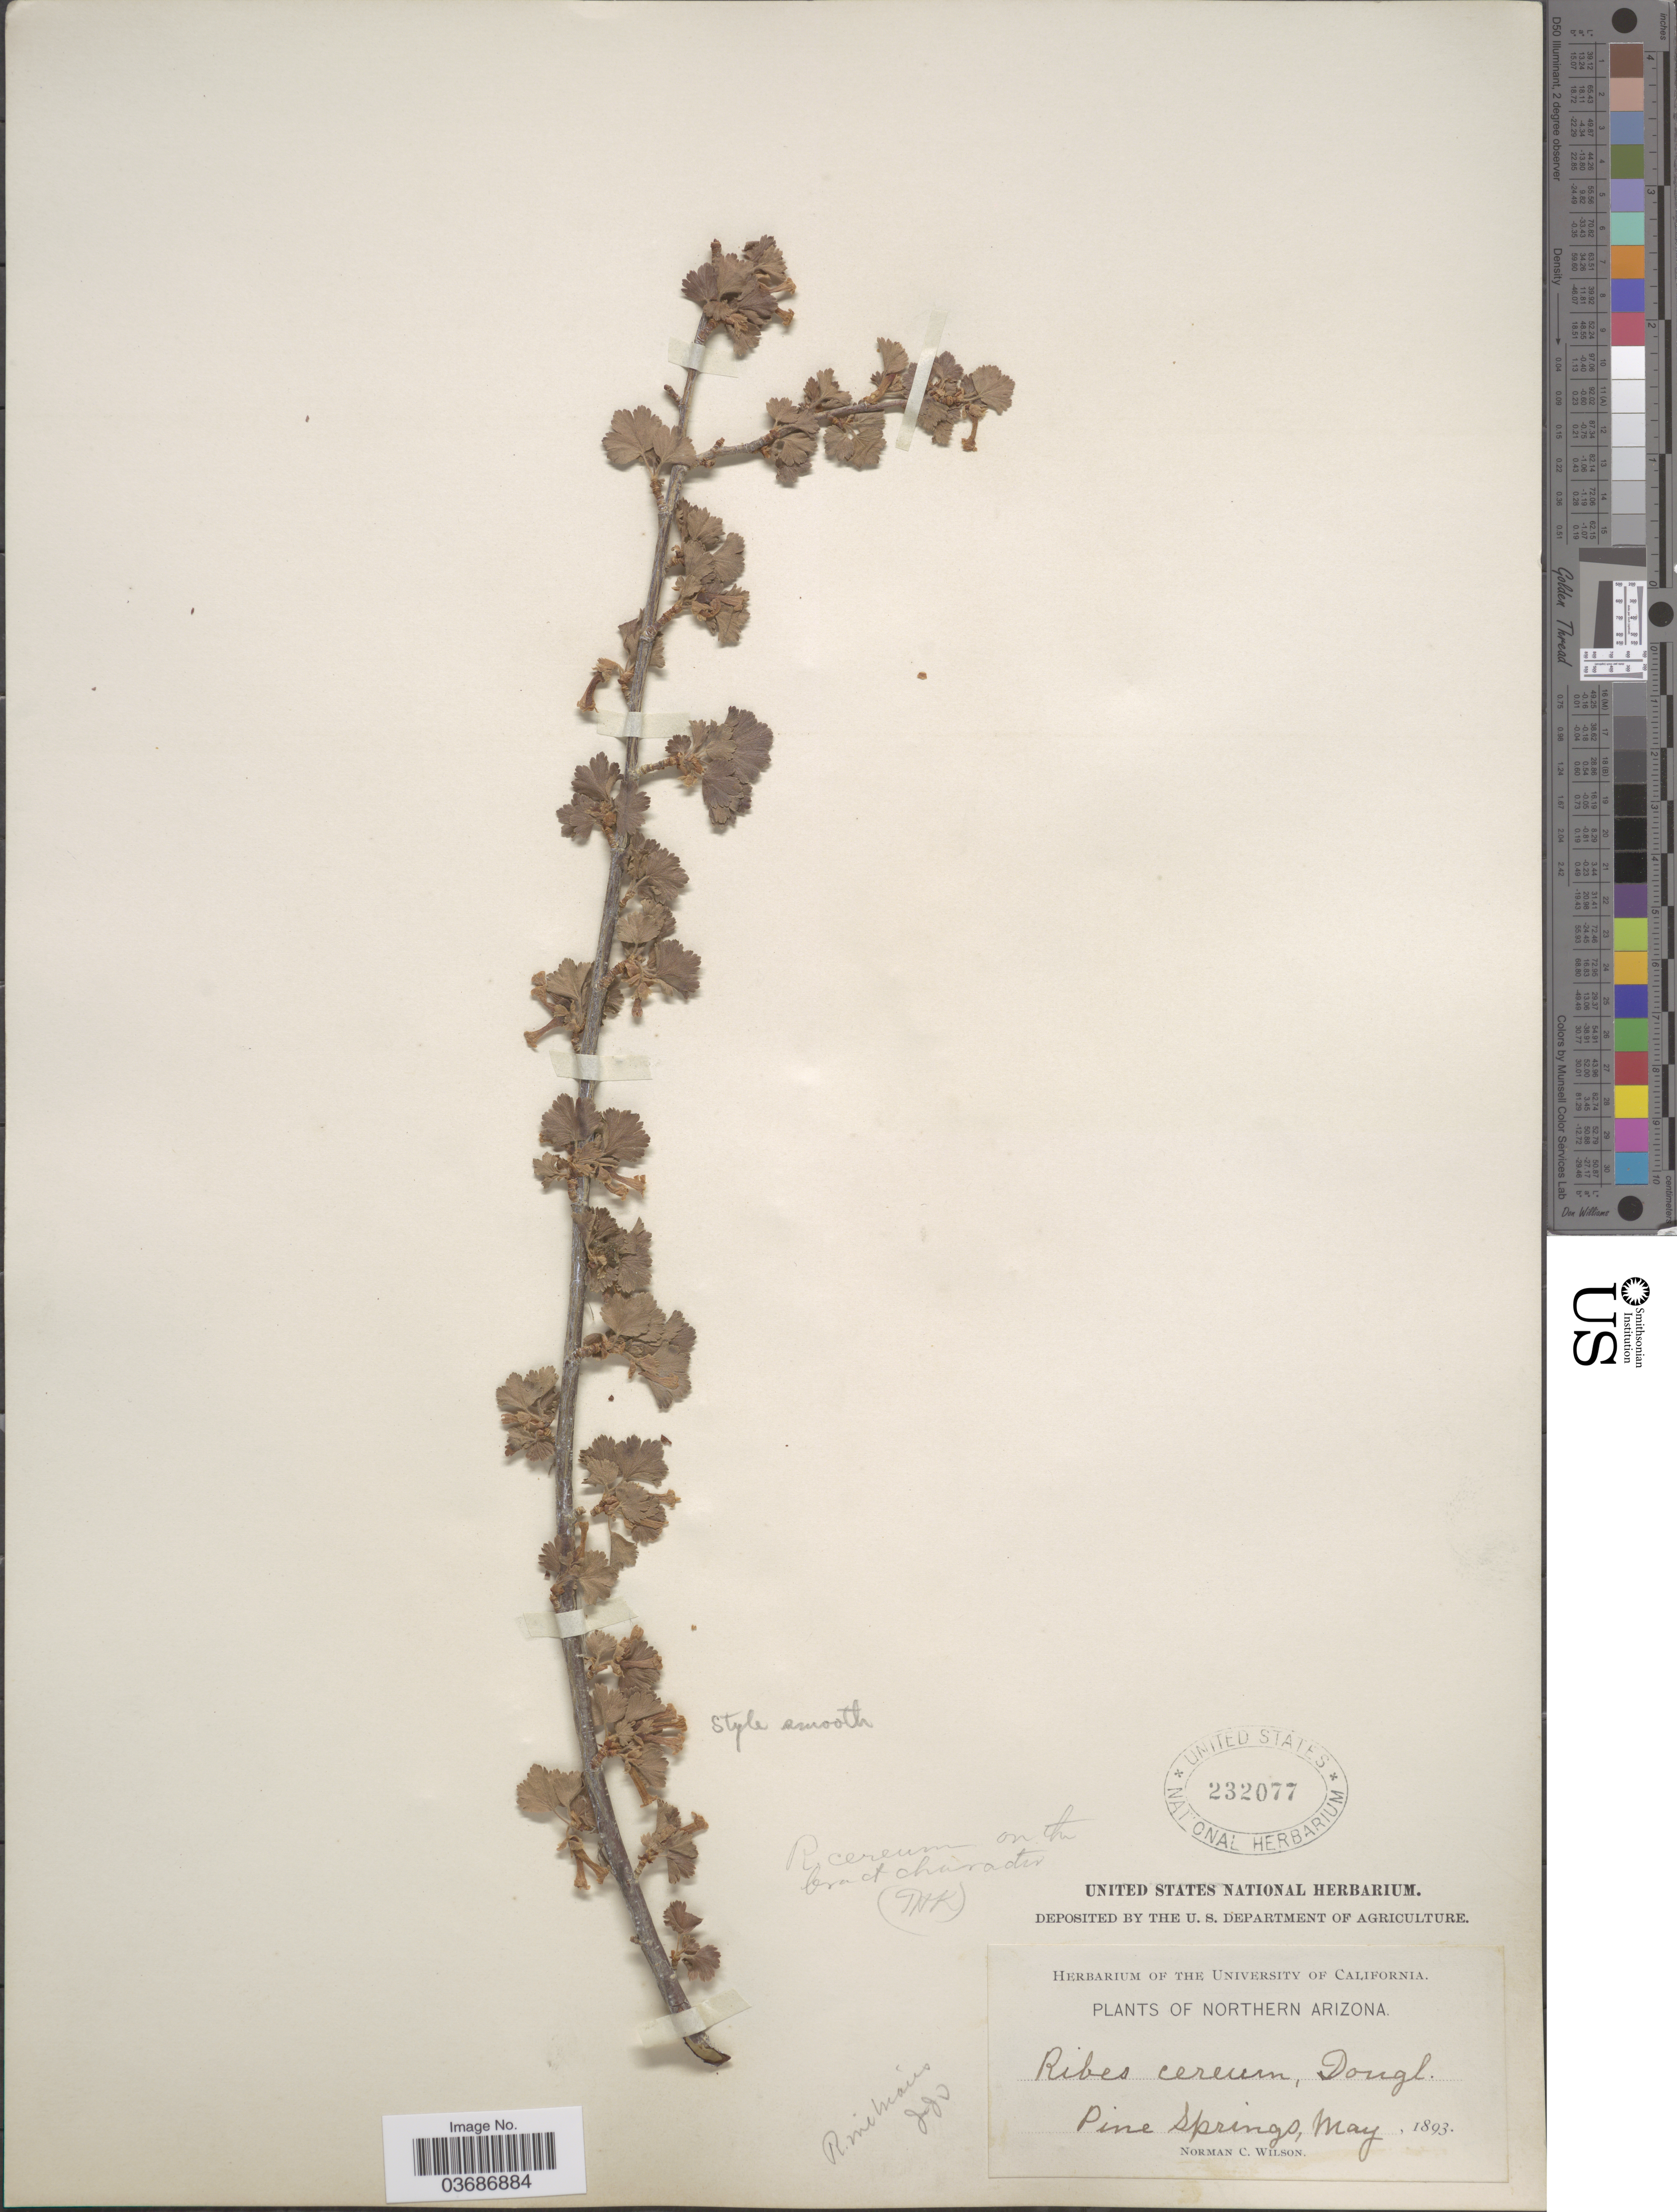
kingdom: Plantae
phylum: Tracheophyta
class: Magnoliopsida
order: Saxifragales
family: Grossulariaceae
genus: Ribes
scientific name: Ribes cereum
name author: Douglas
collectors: N. C. Wilson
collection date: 1893-05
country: United States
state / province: Arizona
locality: Northern Arizona. Pine Springs.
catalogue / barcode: US 232077